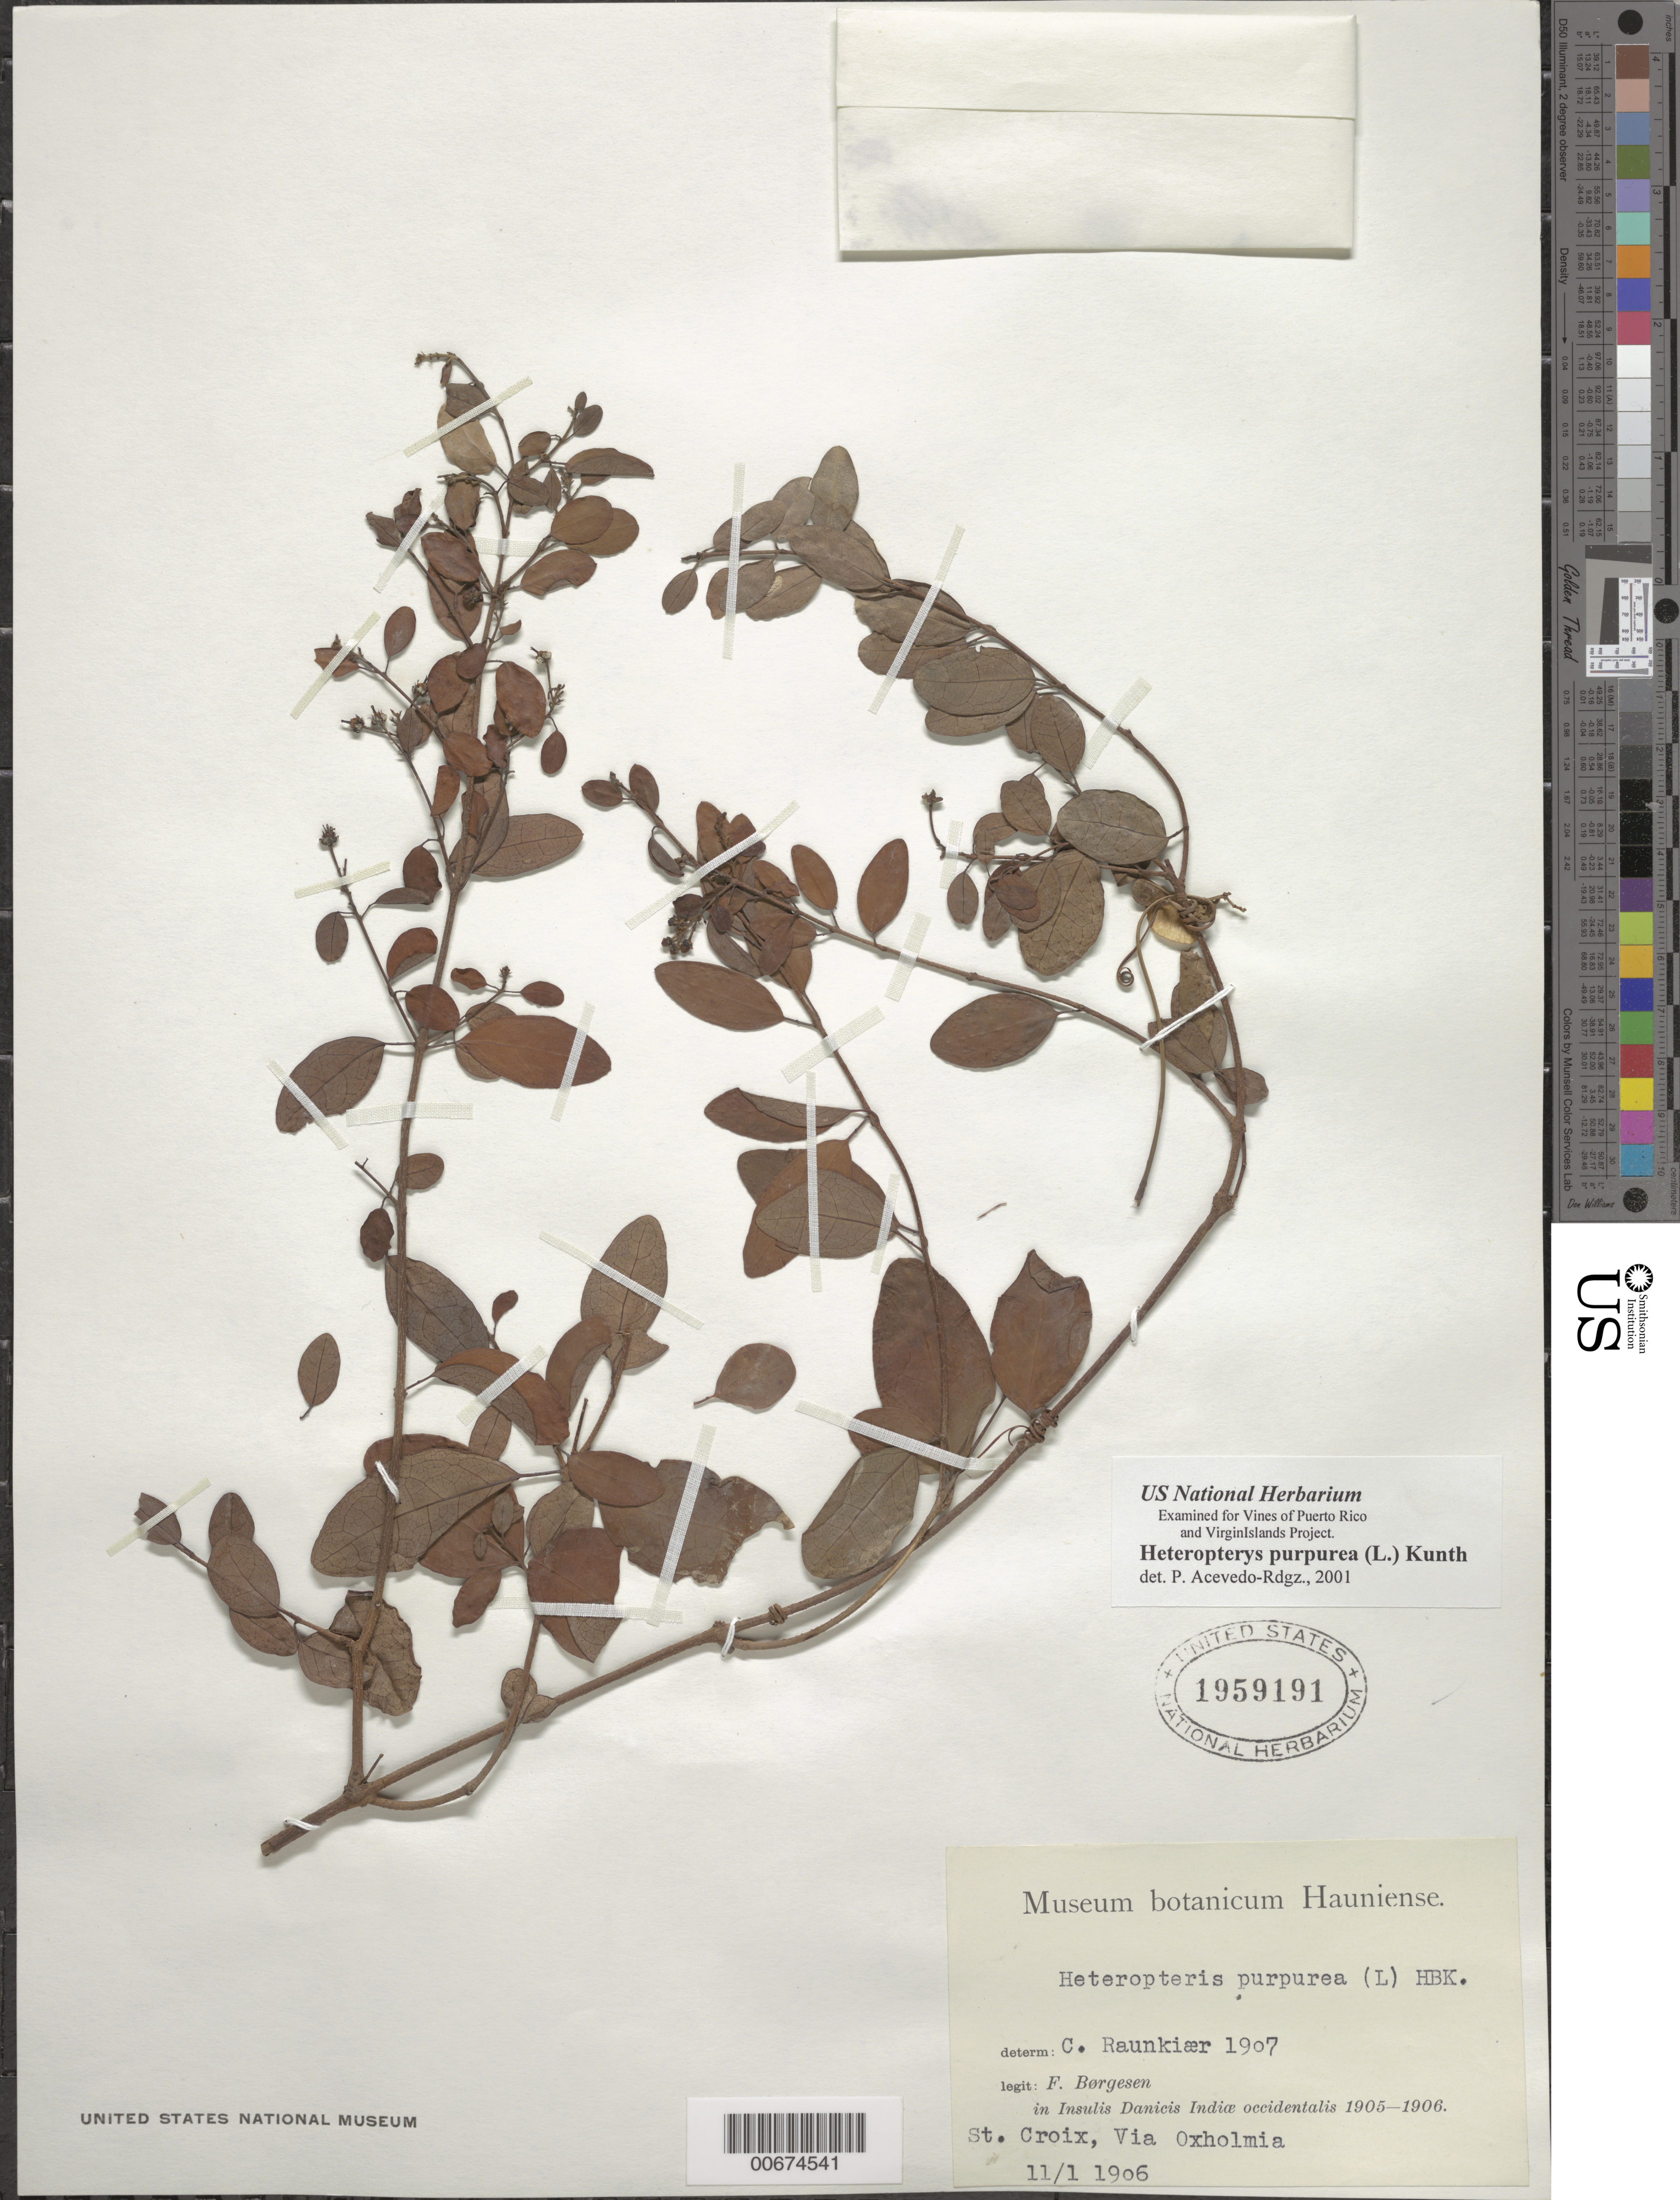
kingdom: Plantae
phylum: Tracheophyta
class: Magnoliopsida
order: Malpighiales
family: Malpighiaceae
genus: Heteropterys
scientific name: Heteropterys purpurea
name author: (L.) Kunth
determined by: Acevedo-Rodríguez, P., (BOT), Smithsonian Institution - National Museum of Natural History (UNITED STATES)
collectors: C. Raunkiær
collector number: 1907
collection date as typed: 11 Jan 1906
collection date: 1906-01-11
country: U.S. Virgin Islands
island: St. Croix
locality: Via Oxholmia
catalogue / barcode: US 1959191